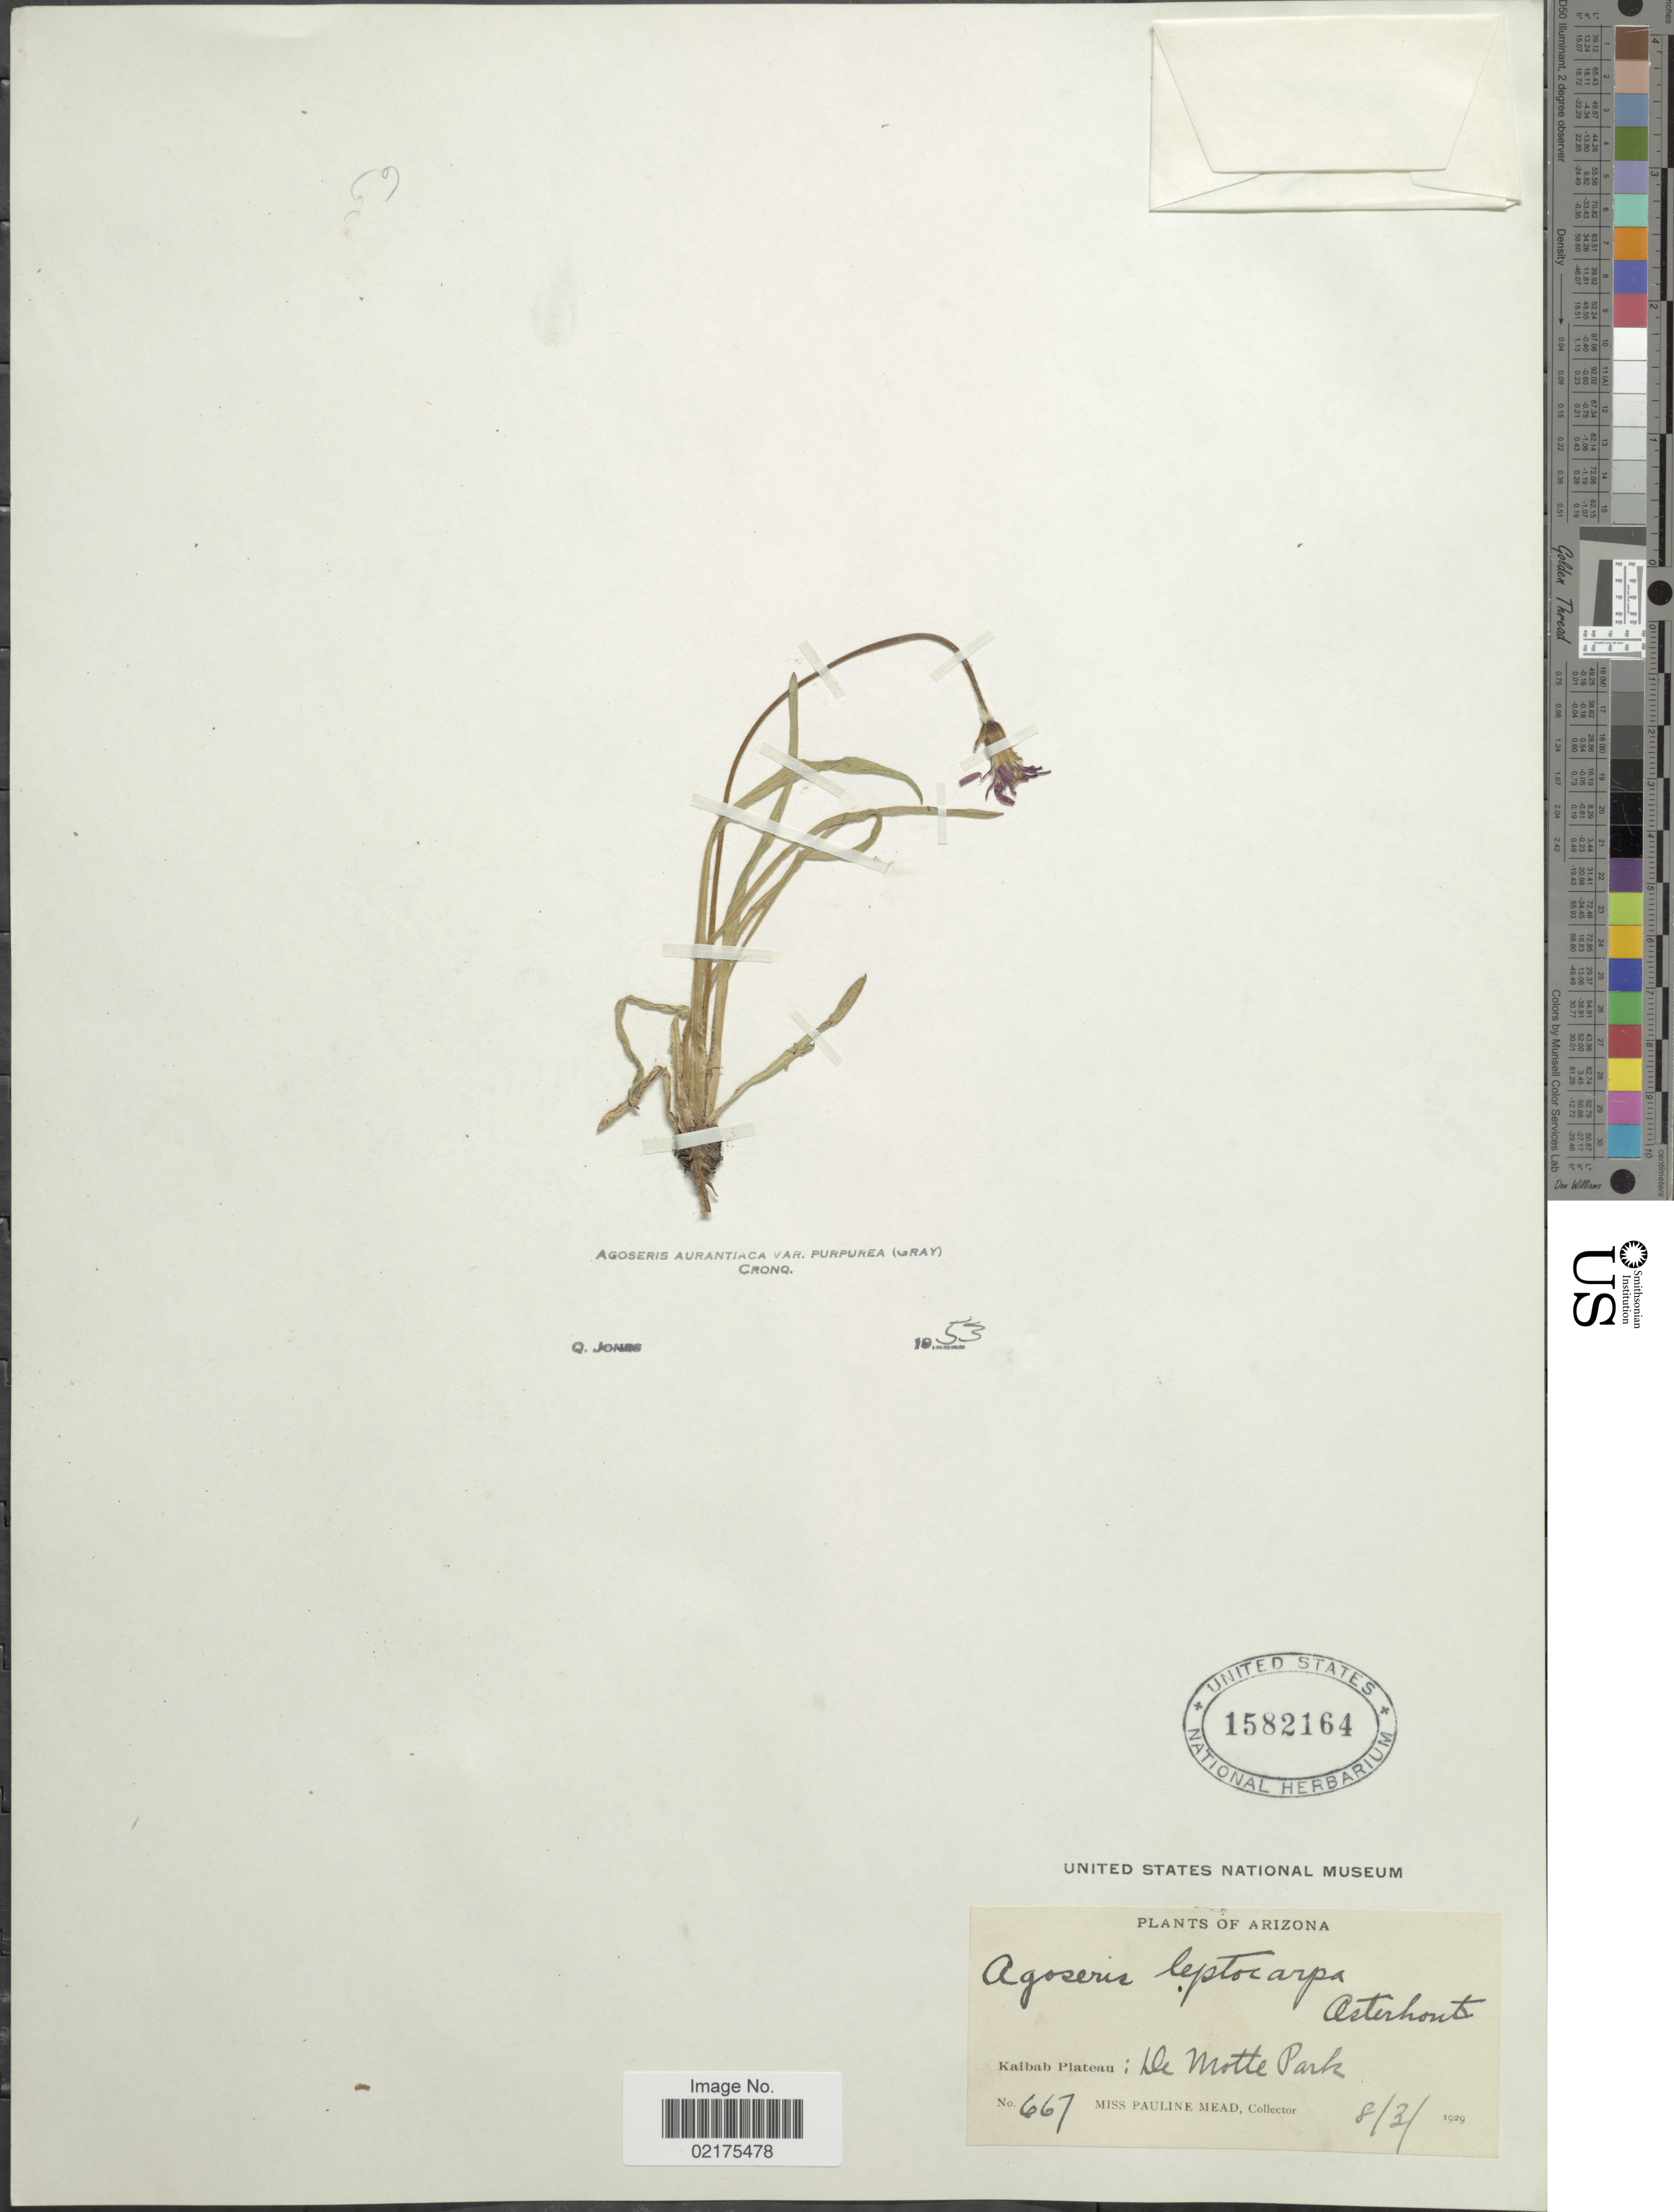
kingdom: Plantae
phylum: Tracheophyta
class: Magnoliopsida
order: Asterales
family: Asteraceae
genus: Agoseris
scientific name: Agoseris aurantiaca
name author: (Hook.) Greene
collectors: P. Mead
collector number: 667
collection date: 1929-08-03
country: United States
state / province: Arizona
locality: Kaibab Plateau: De Motte Park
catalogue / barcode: US 1582164